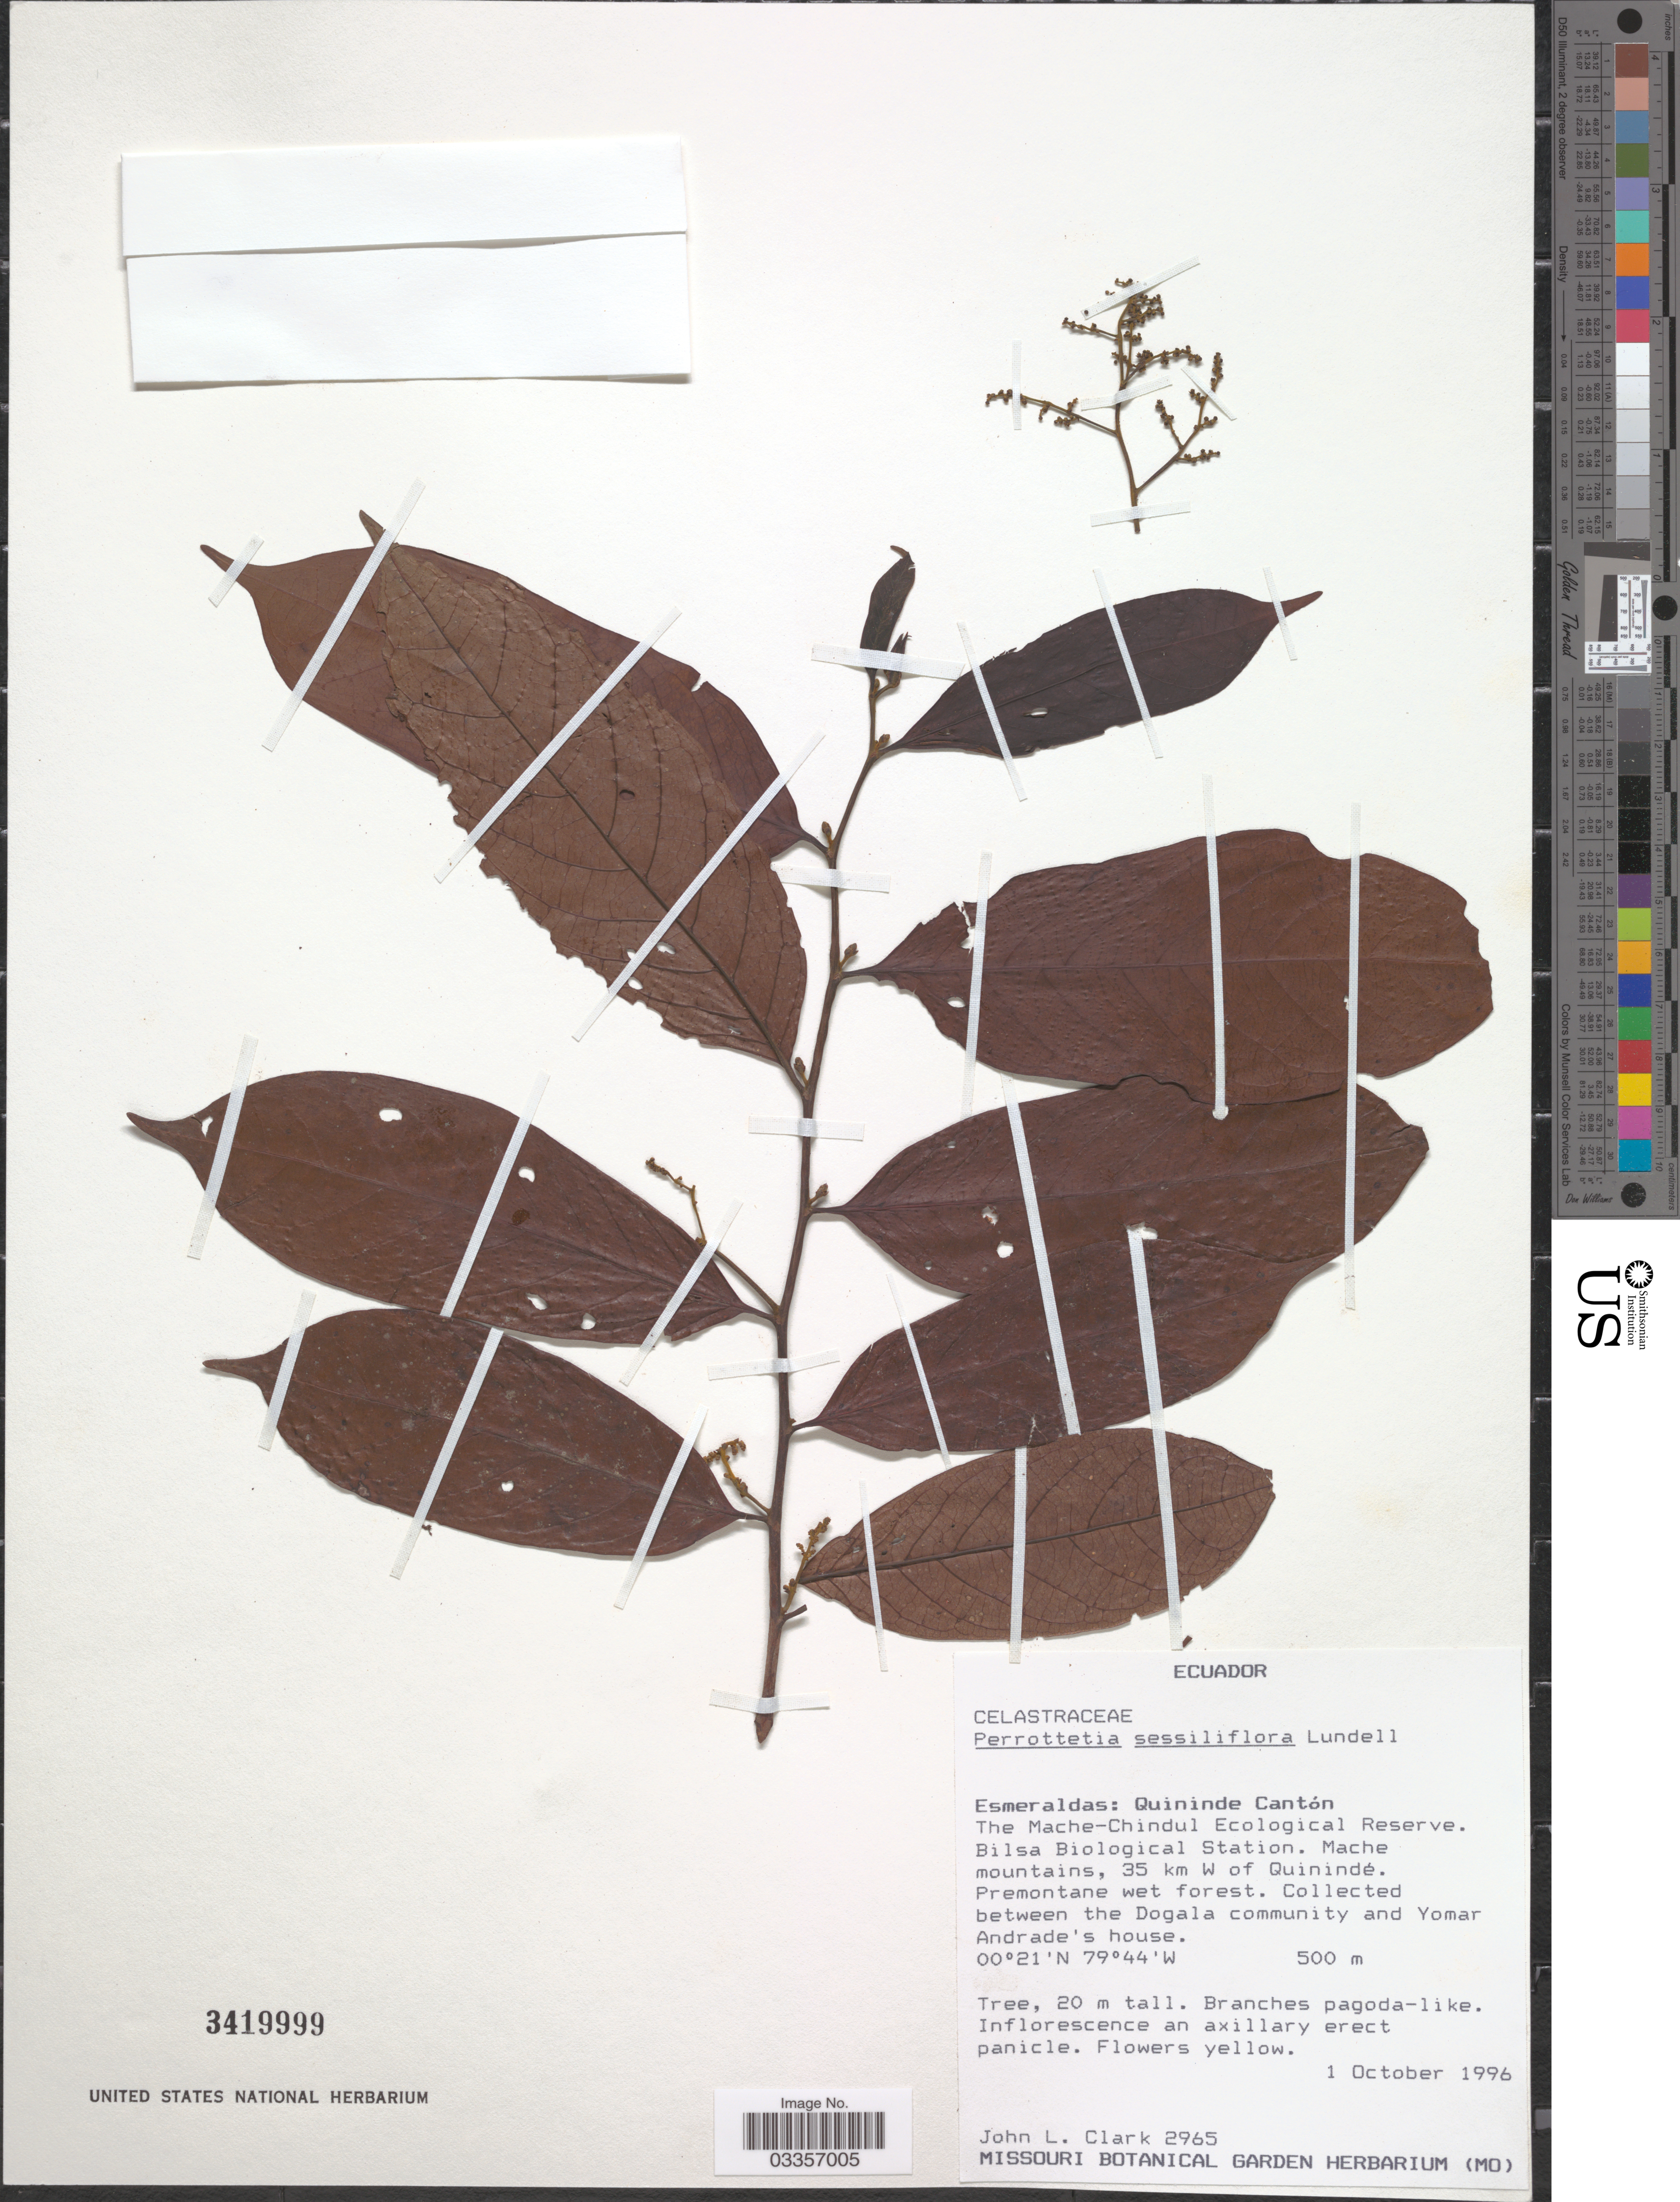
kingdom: Plantae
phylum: Tracheophyta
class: Magnoliopsida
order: Huerteales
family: Dipentodontaceae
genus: Perrottetia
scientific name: Perrottetia sessiliflora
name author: Lundell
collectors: J. L. Clark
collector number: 2965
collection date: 1996-10-01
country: Ecuador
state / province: Esmeraldas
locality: Quininde Cantón. The Mache-Chindul Ecological Reserve. Bilsa Biological Station. Mache mountains, 35 km W of Quinindé. Collected between the Dogala community and Yomar Andrade's house.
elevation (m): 500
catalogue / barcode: US 3419999